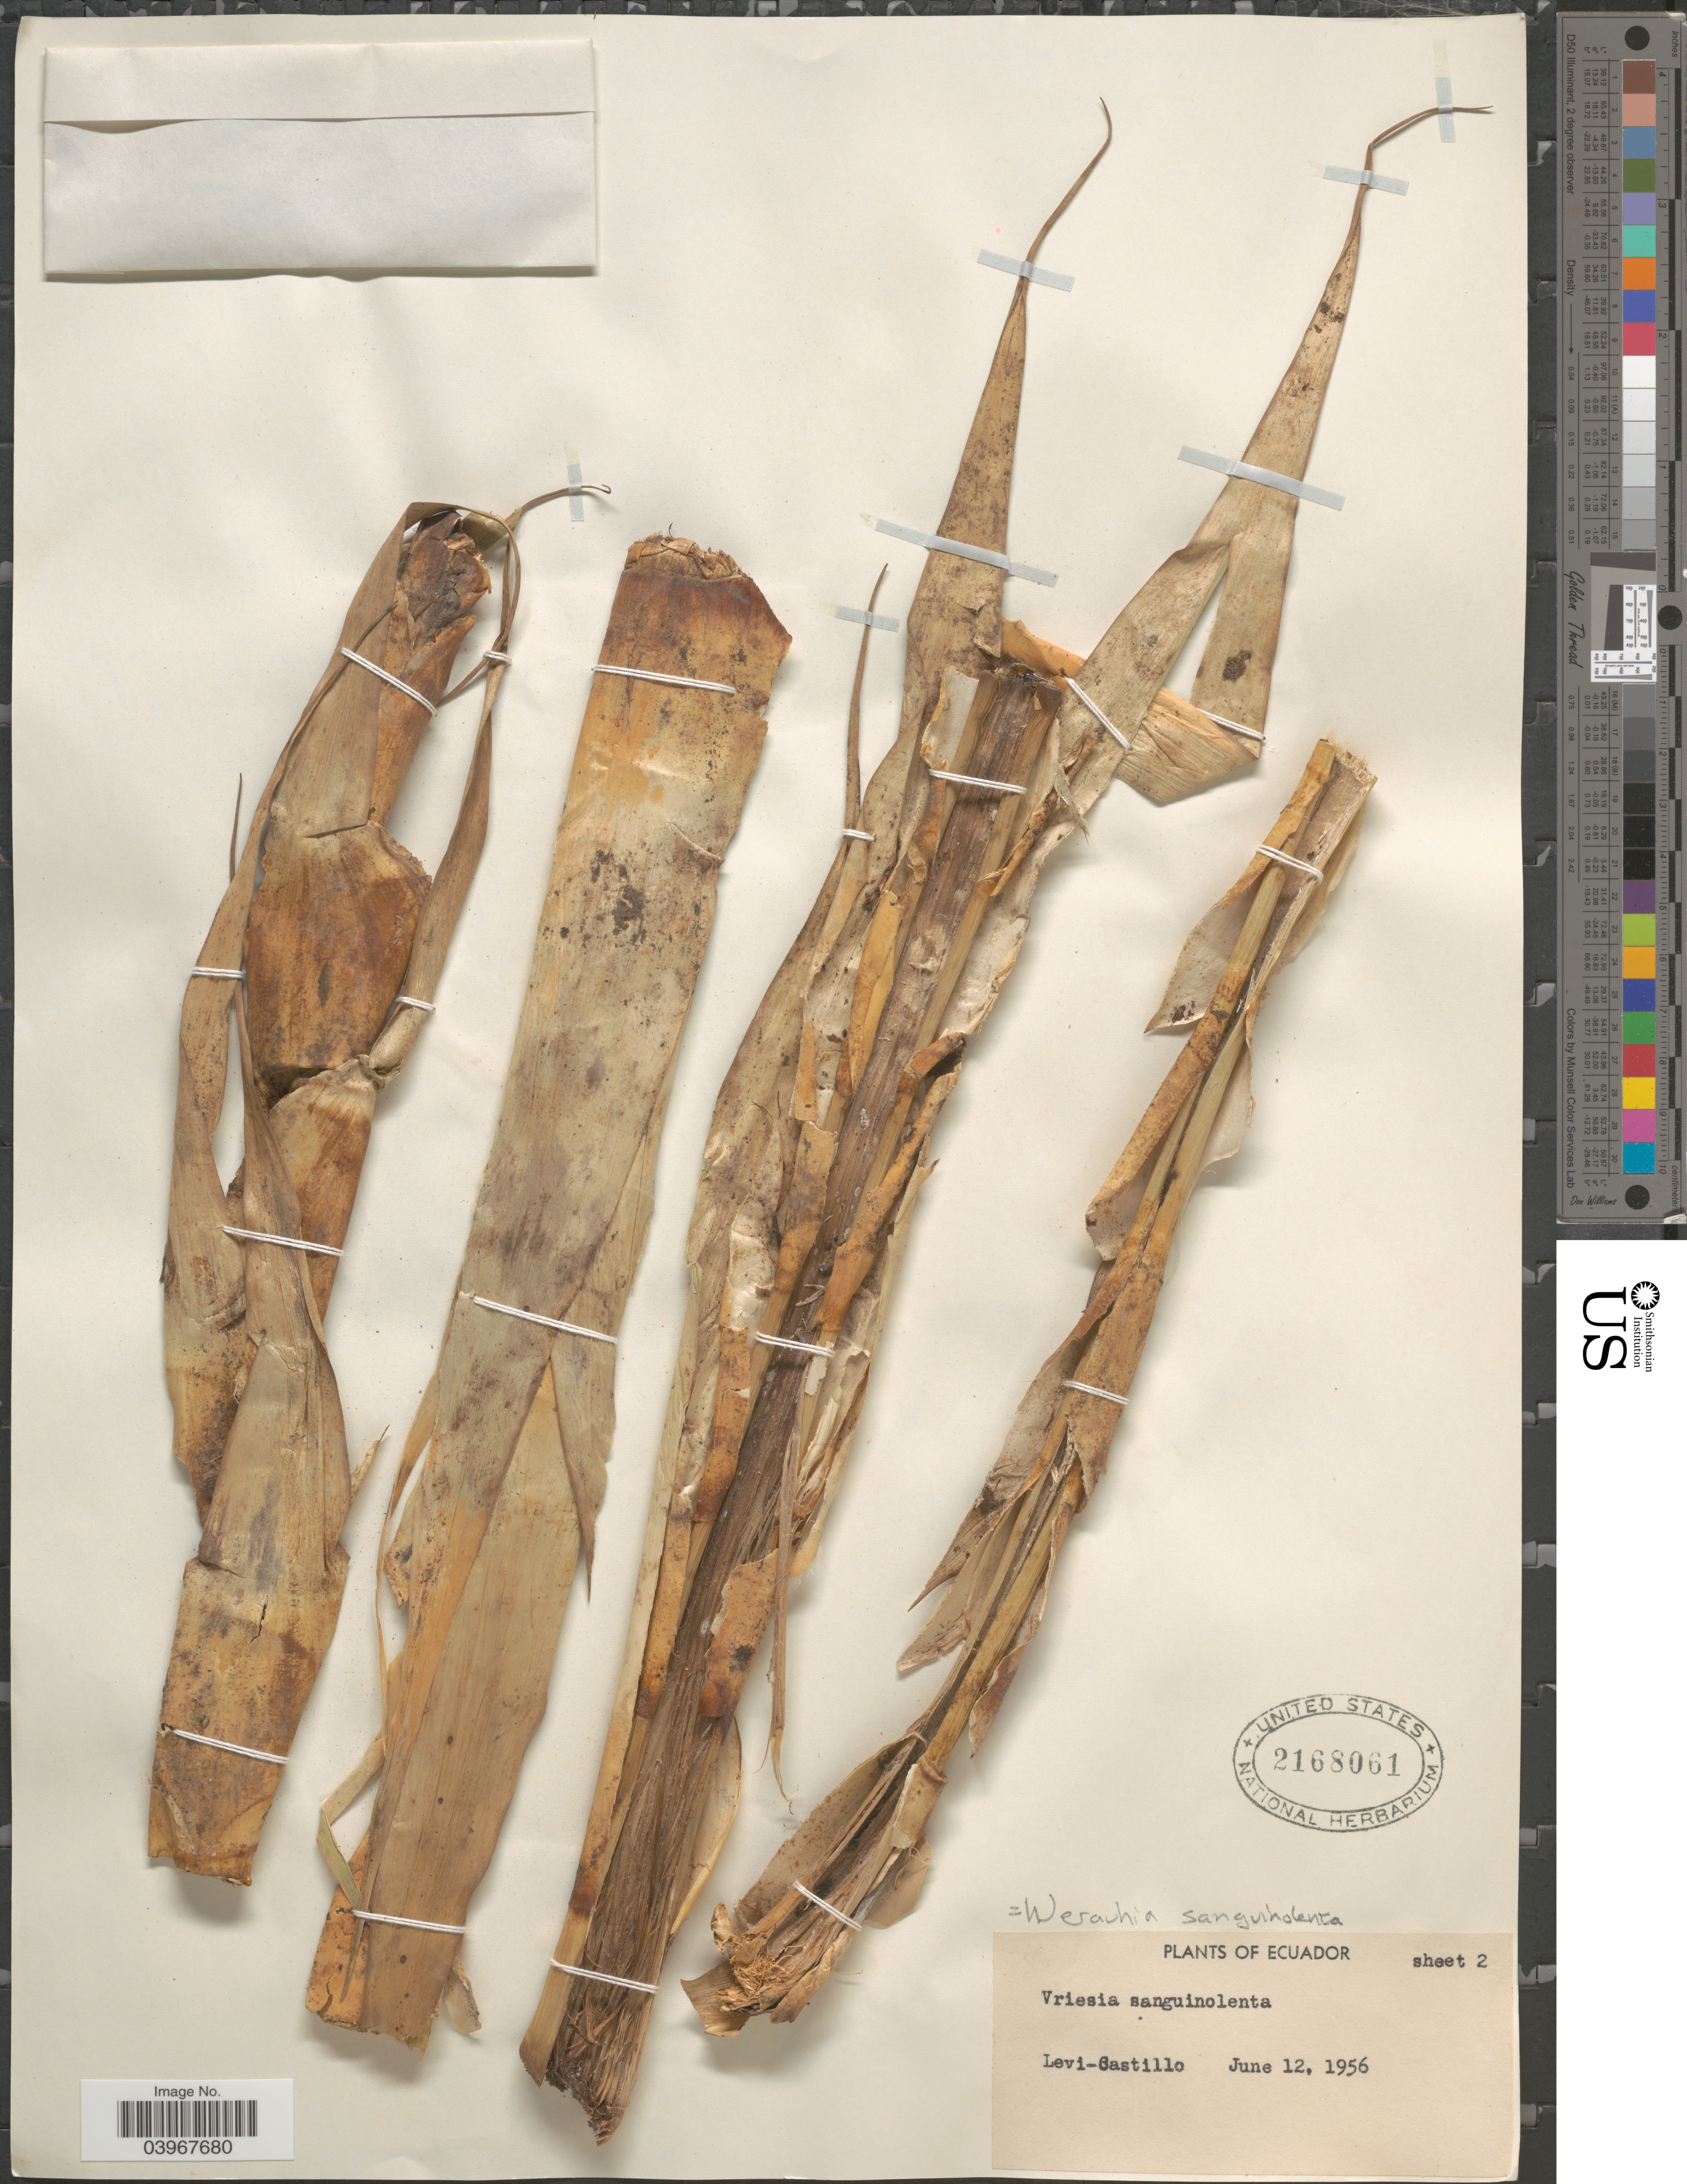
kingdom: Plantae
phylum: Tracheophyta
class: Liliopsida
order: Poales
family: Bromeliaceae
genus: Werauhia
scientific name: Werauhia sanguinolenta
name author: (Cogn. & Marchal) J.R. Grant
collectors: Levi-Castillo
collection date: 1956-06-12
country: Ecuador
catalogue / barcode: US 2168061